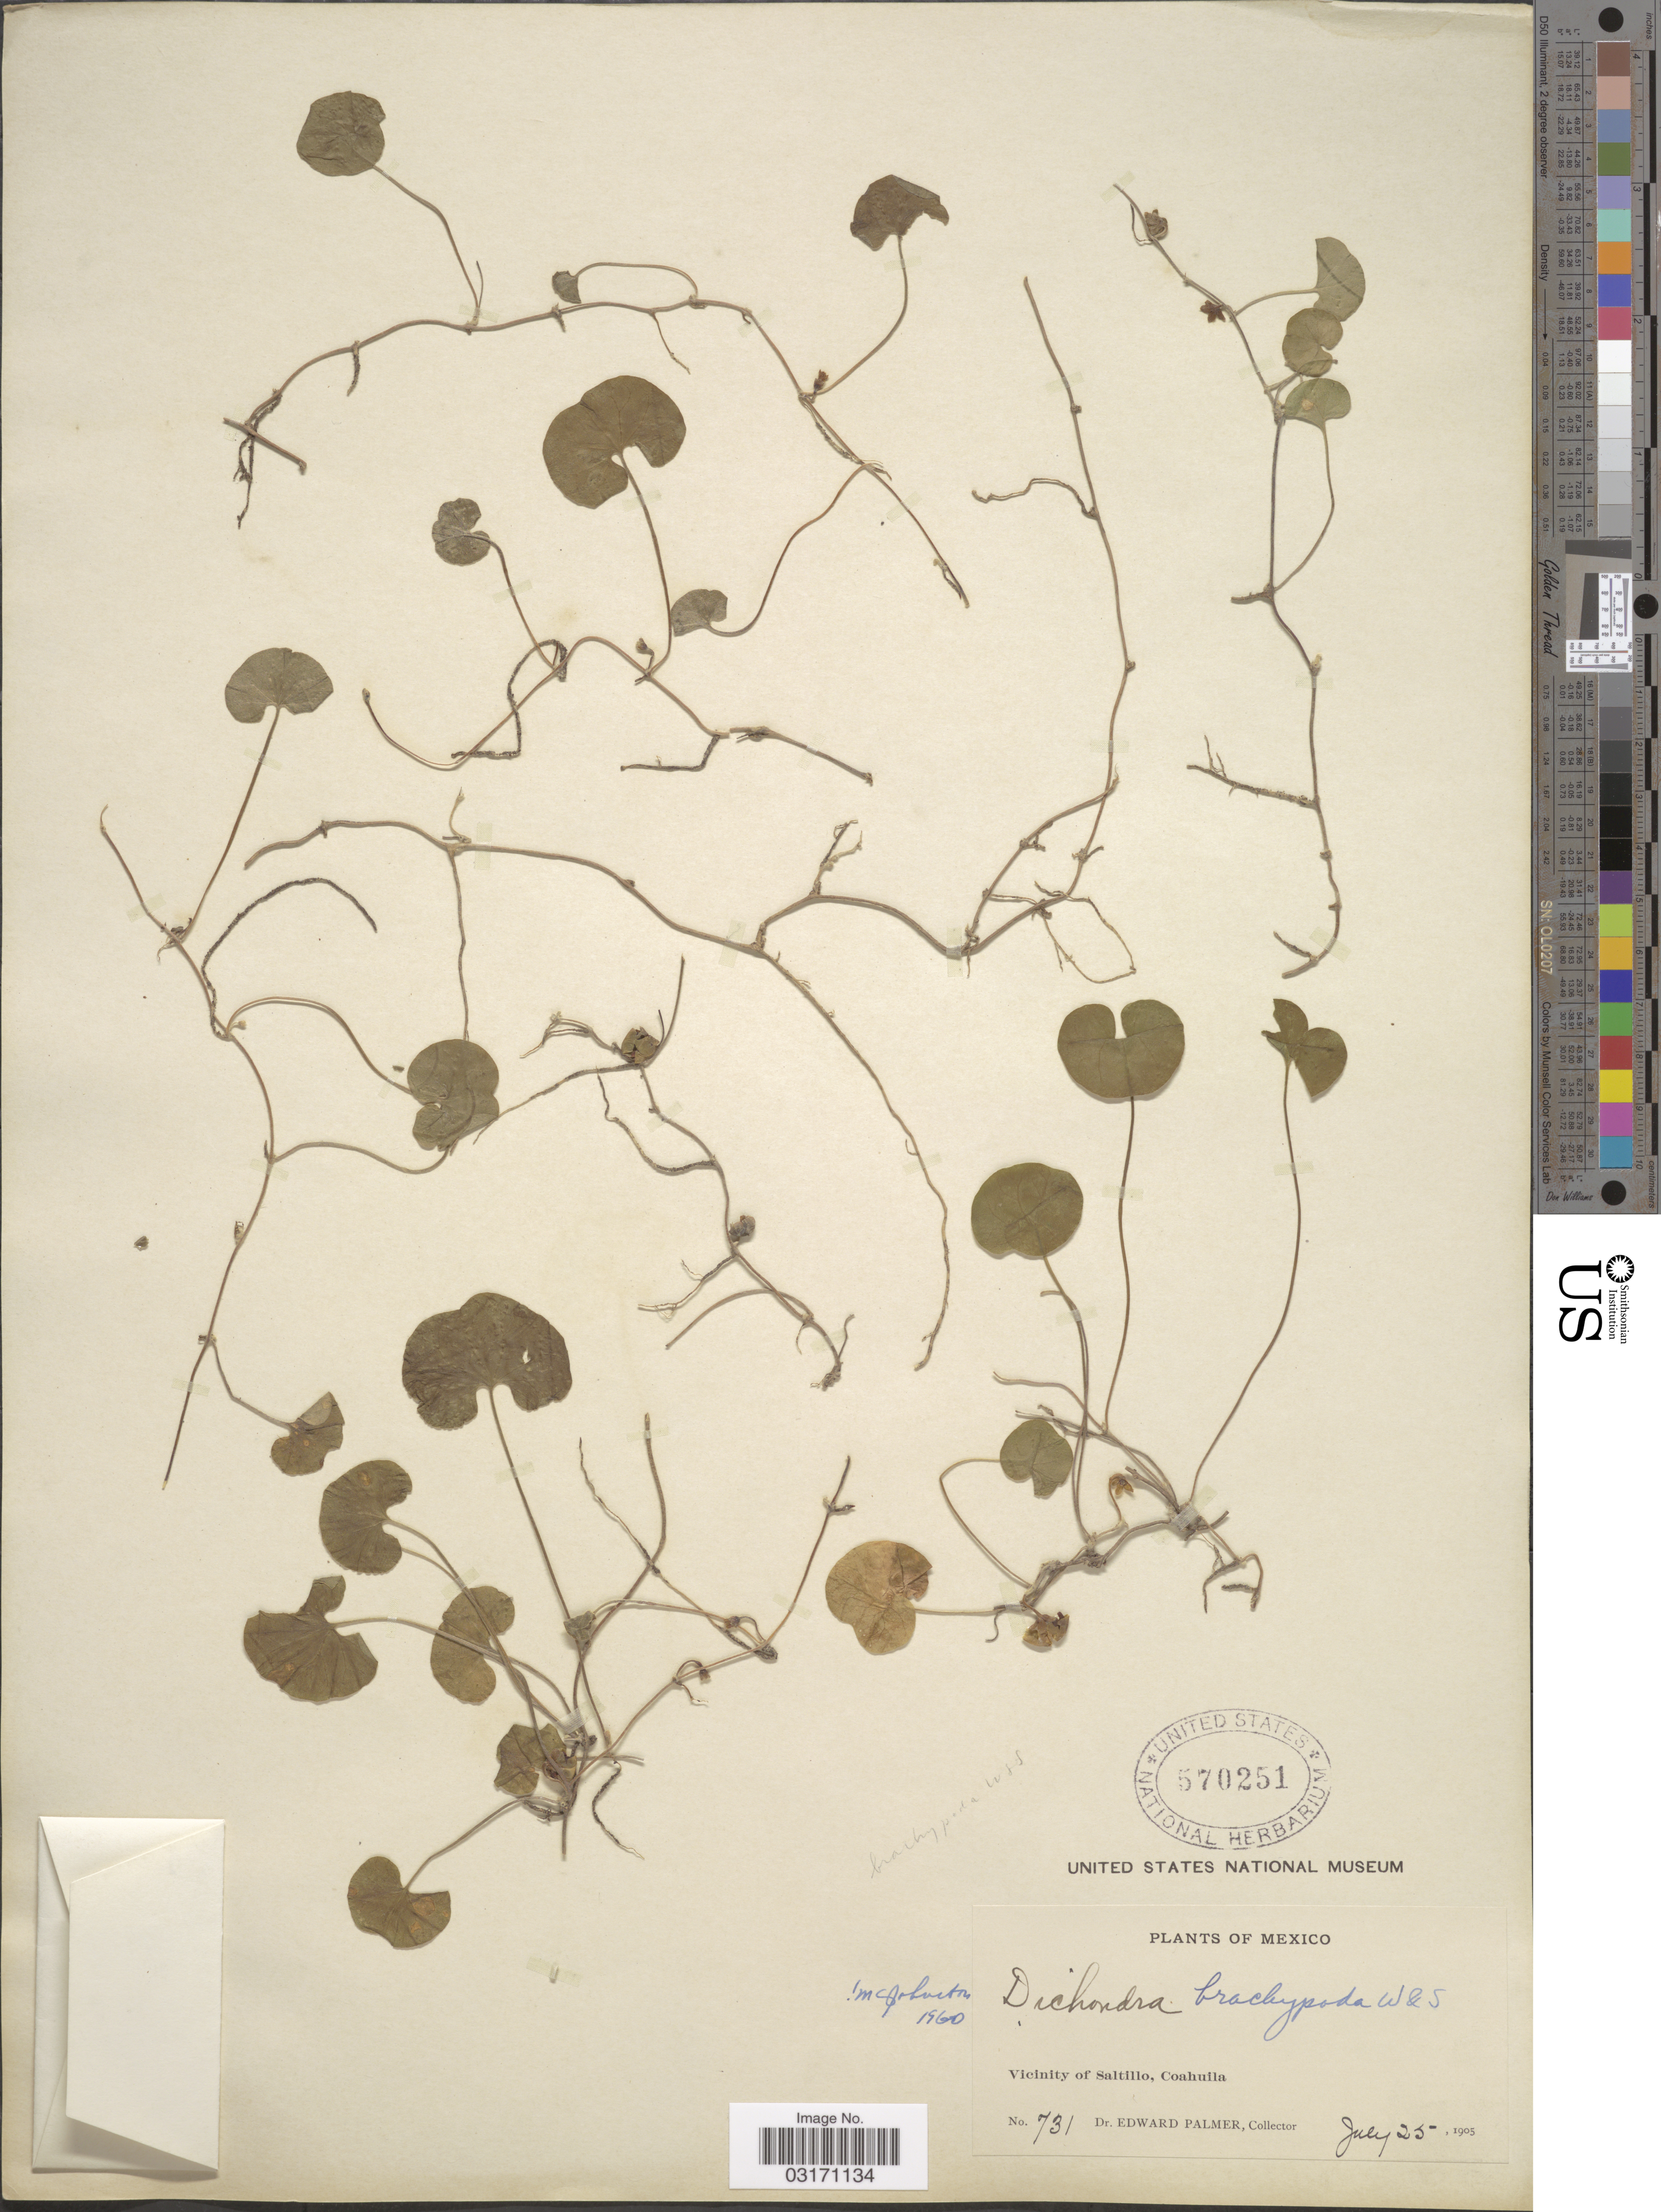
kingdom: Plantae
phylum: Tracheophyta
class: Magnoliopsida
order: Solanales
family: Convolvulaceae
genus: Dichondra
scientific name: Dichondra brachypoda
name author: Wooton & Standl.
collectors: E. Palmer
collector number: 731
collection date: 1905-07-25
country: Mexico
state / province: Coahuila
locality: Vicinity of Saltillo.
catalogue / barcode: US 570251